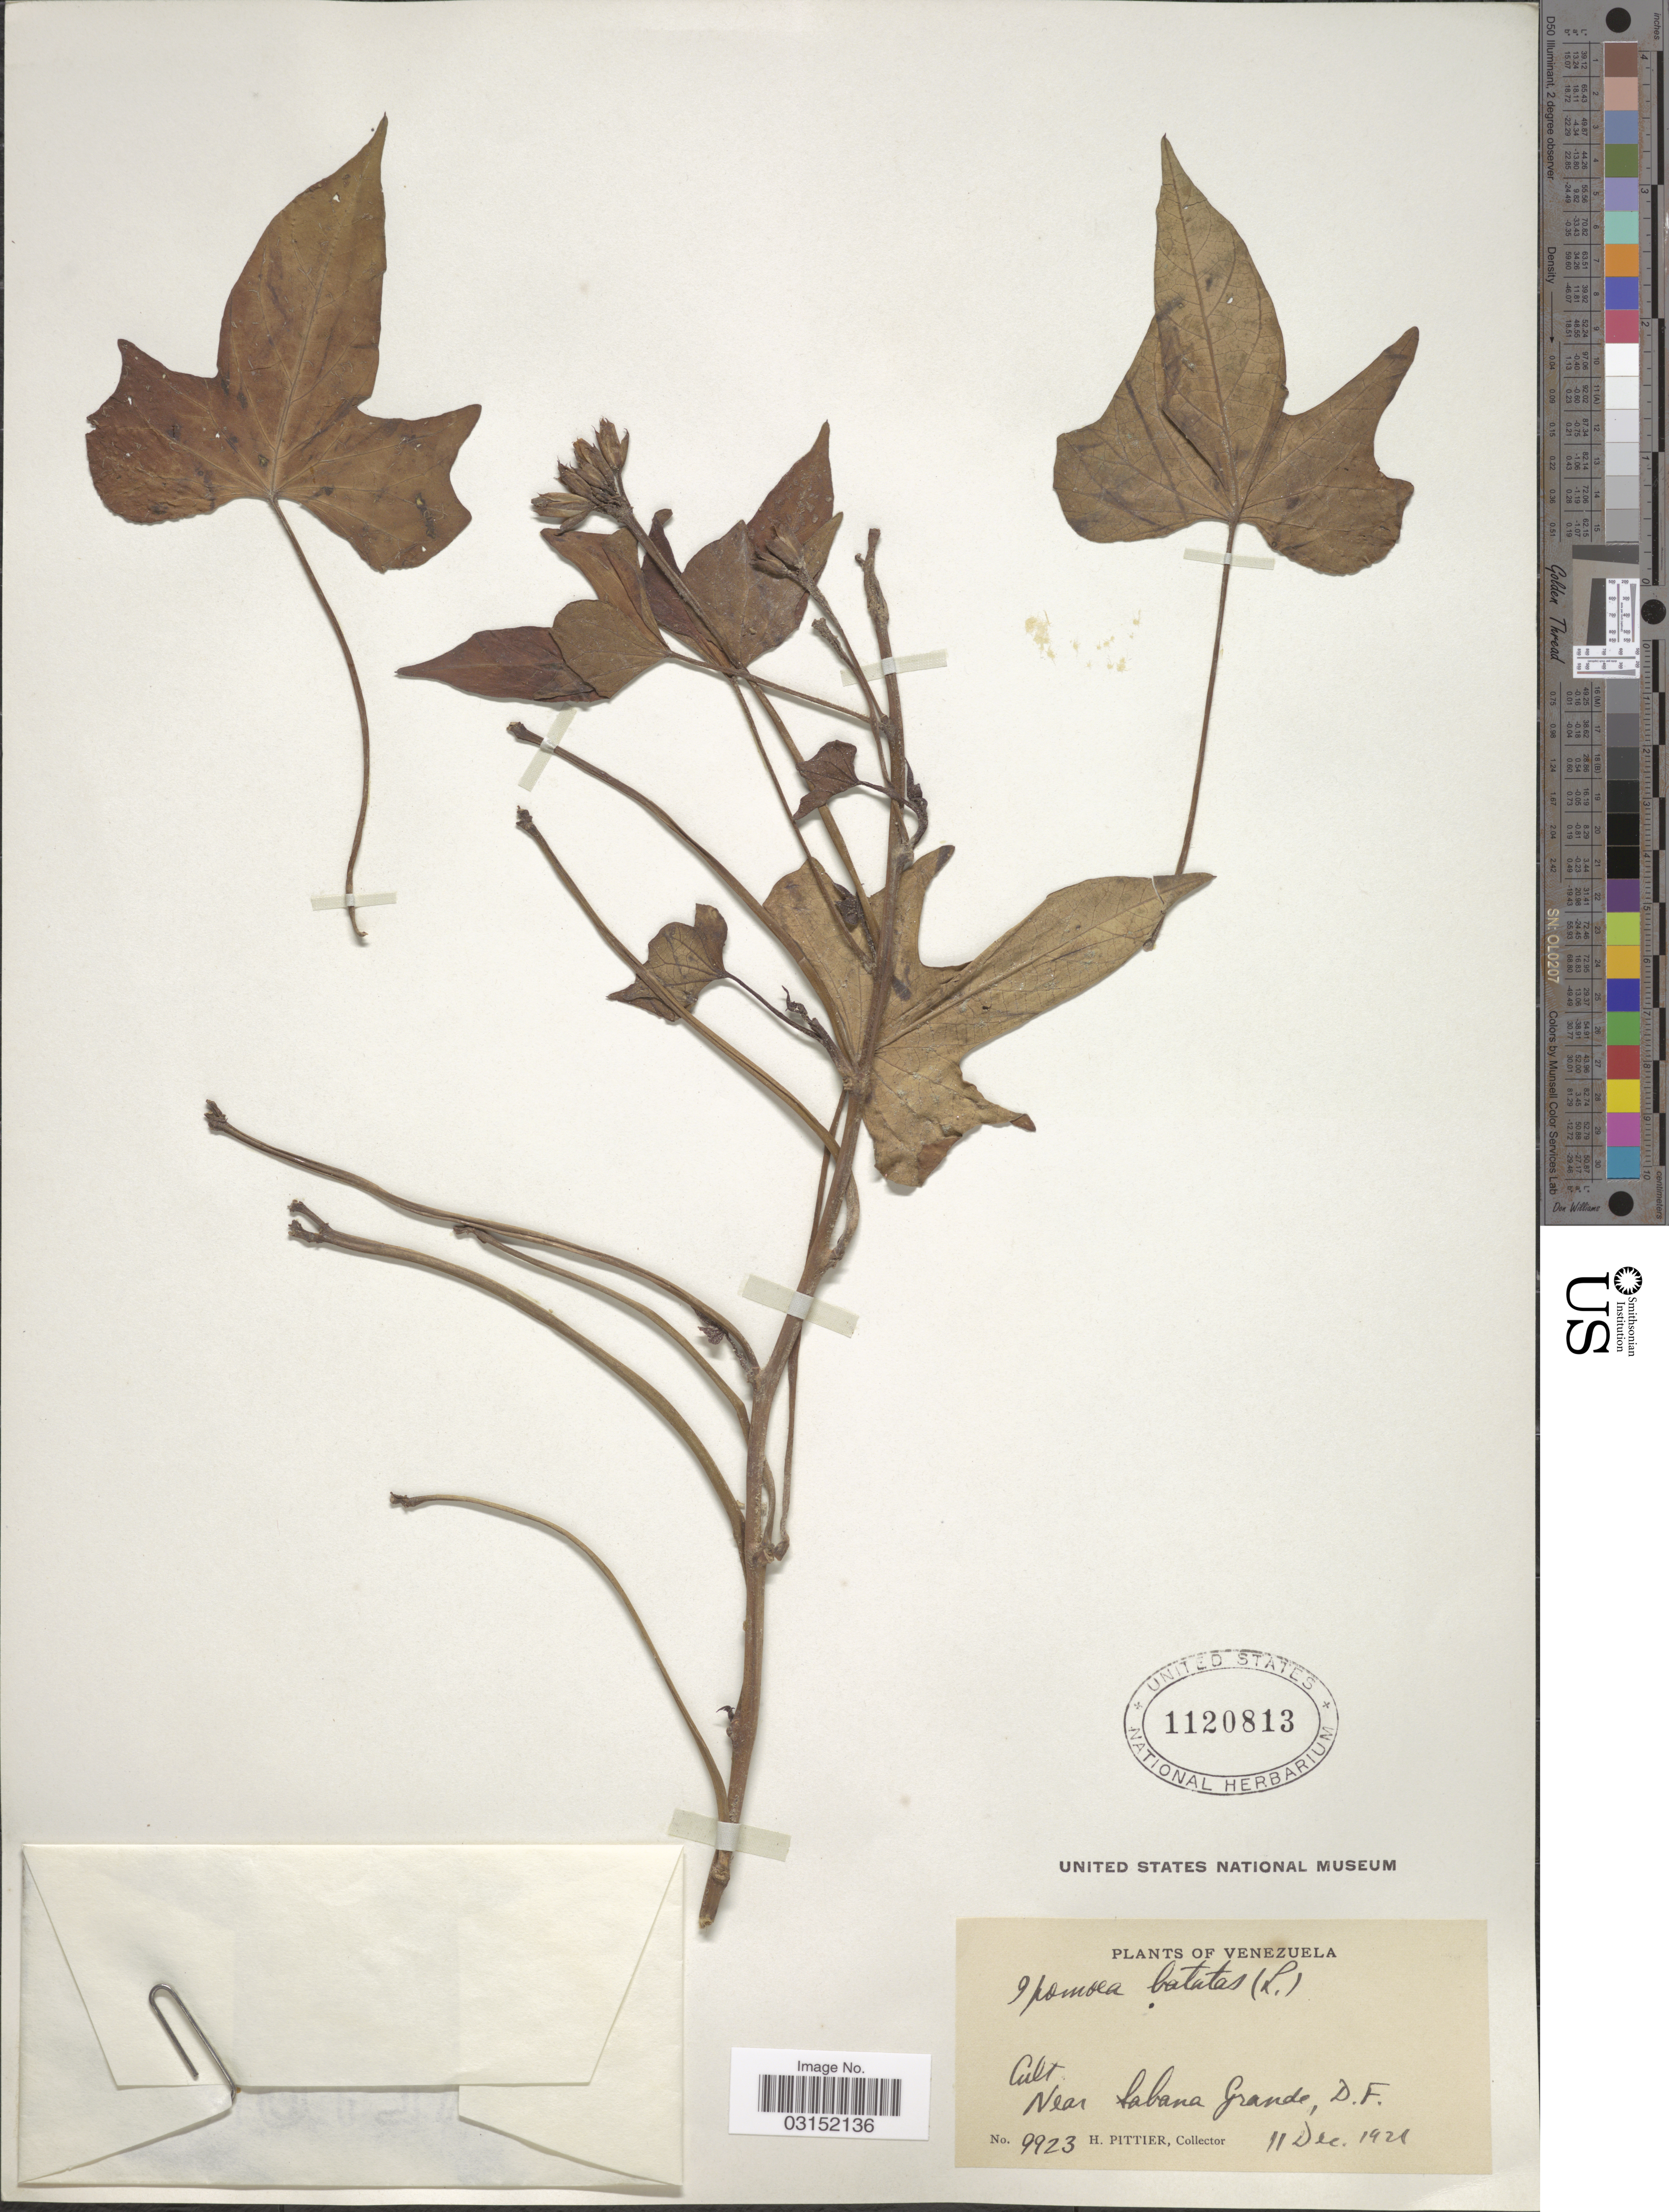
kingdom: Plantae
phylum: Tracheophyta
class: Magnoliopsida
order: Solanales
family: Convolvulaceae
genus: Ipomoea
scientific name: Ipomoea batatas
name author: (L.) Lam.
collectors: H. F. Pittier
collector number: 9923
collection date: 1921-12-11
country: Venezuela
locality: Near Sabana Grande, D.F.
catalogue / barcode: US 1120813